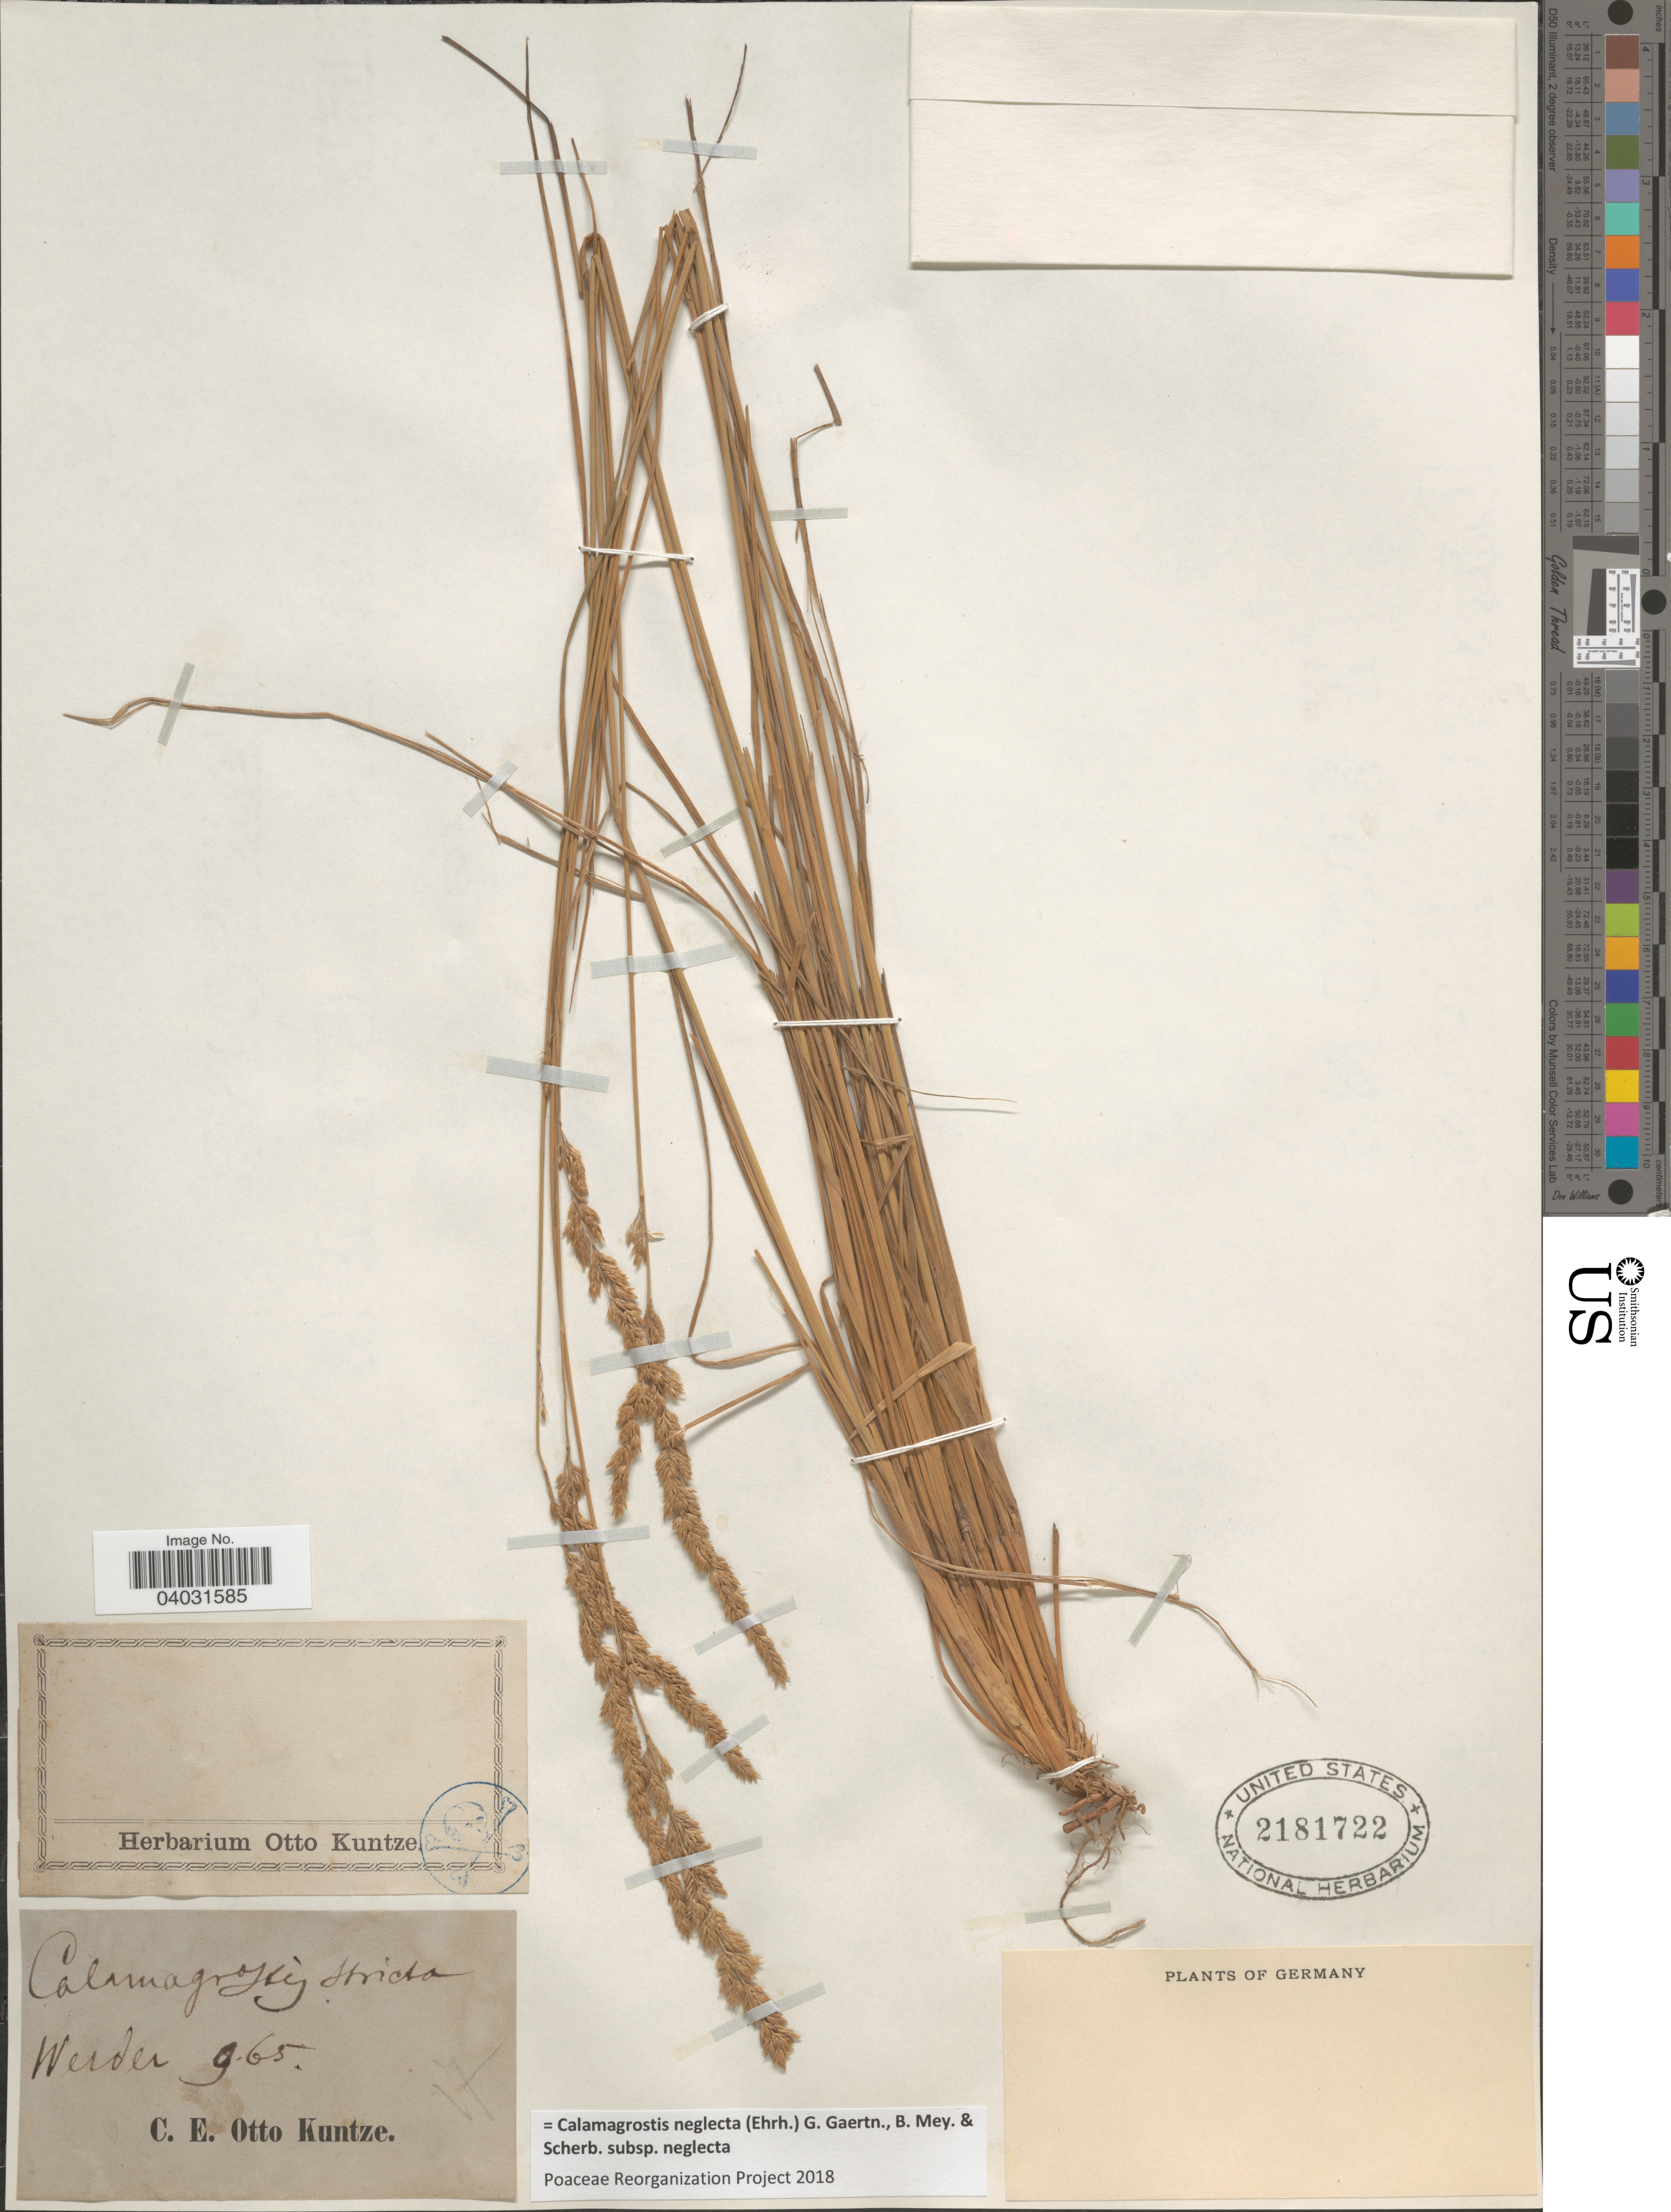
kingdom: Plantae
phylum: Tracheophyta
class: Liliopsida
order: Poales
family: Poaceae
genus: Calamagrostis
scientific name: Calamagrostis neglecta subsp. neglecta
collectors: C.E.O. Kuntze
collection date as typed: Transcribed d/m/y: /9/65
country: Germany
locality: Werder.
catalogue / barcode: US 2181722